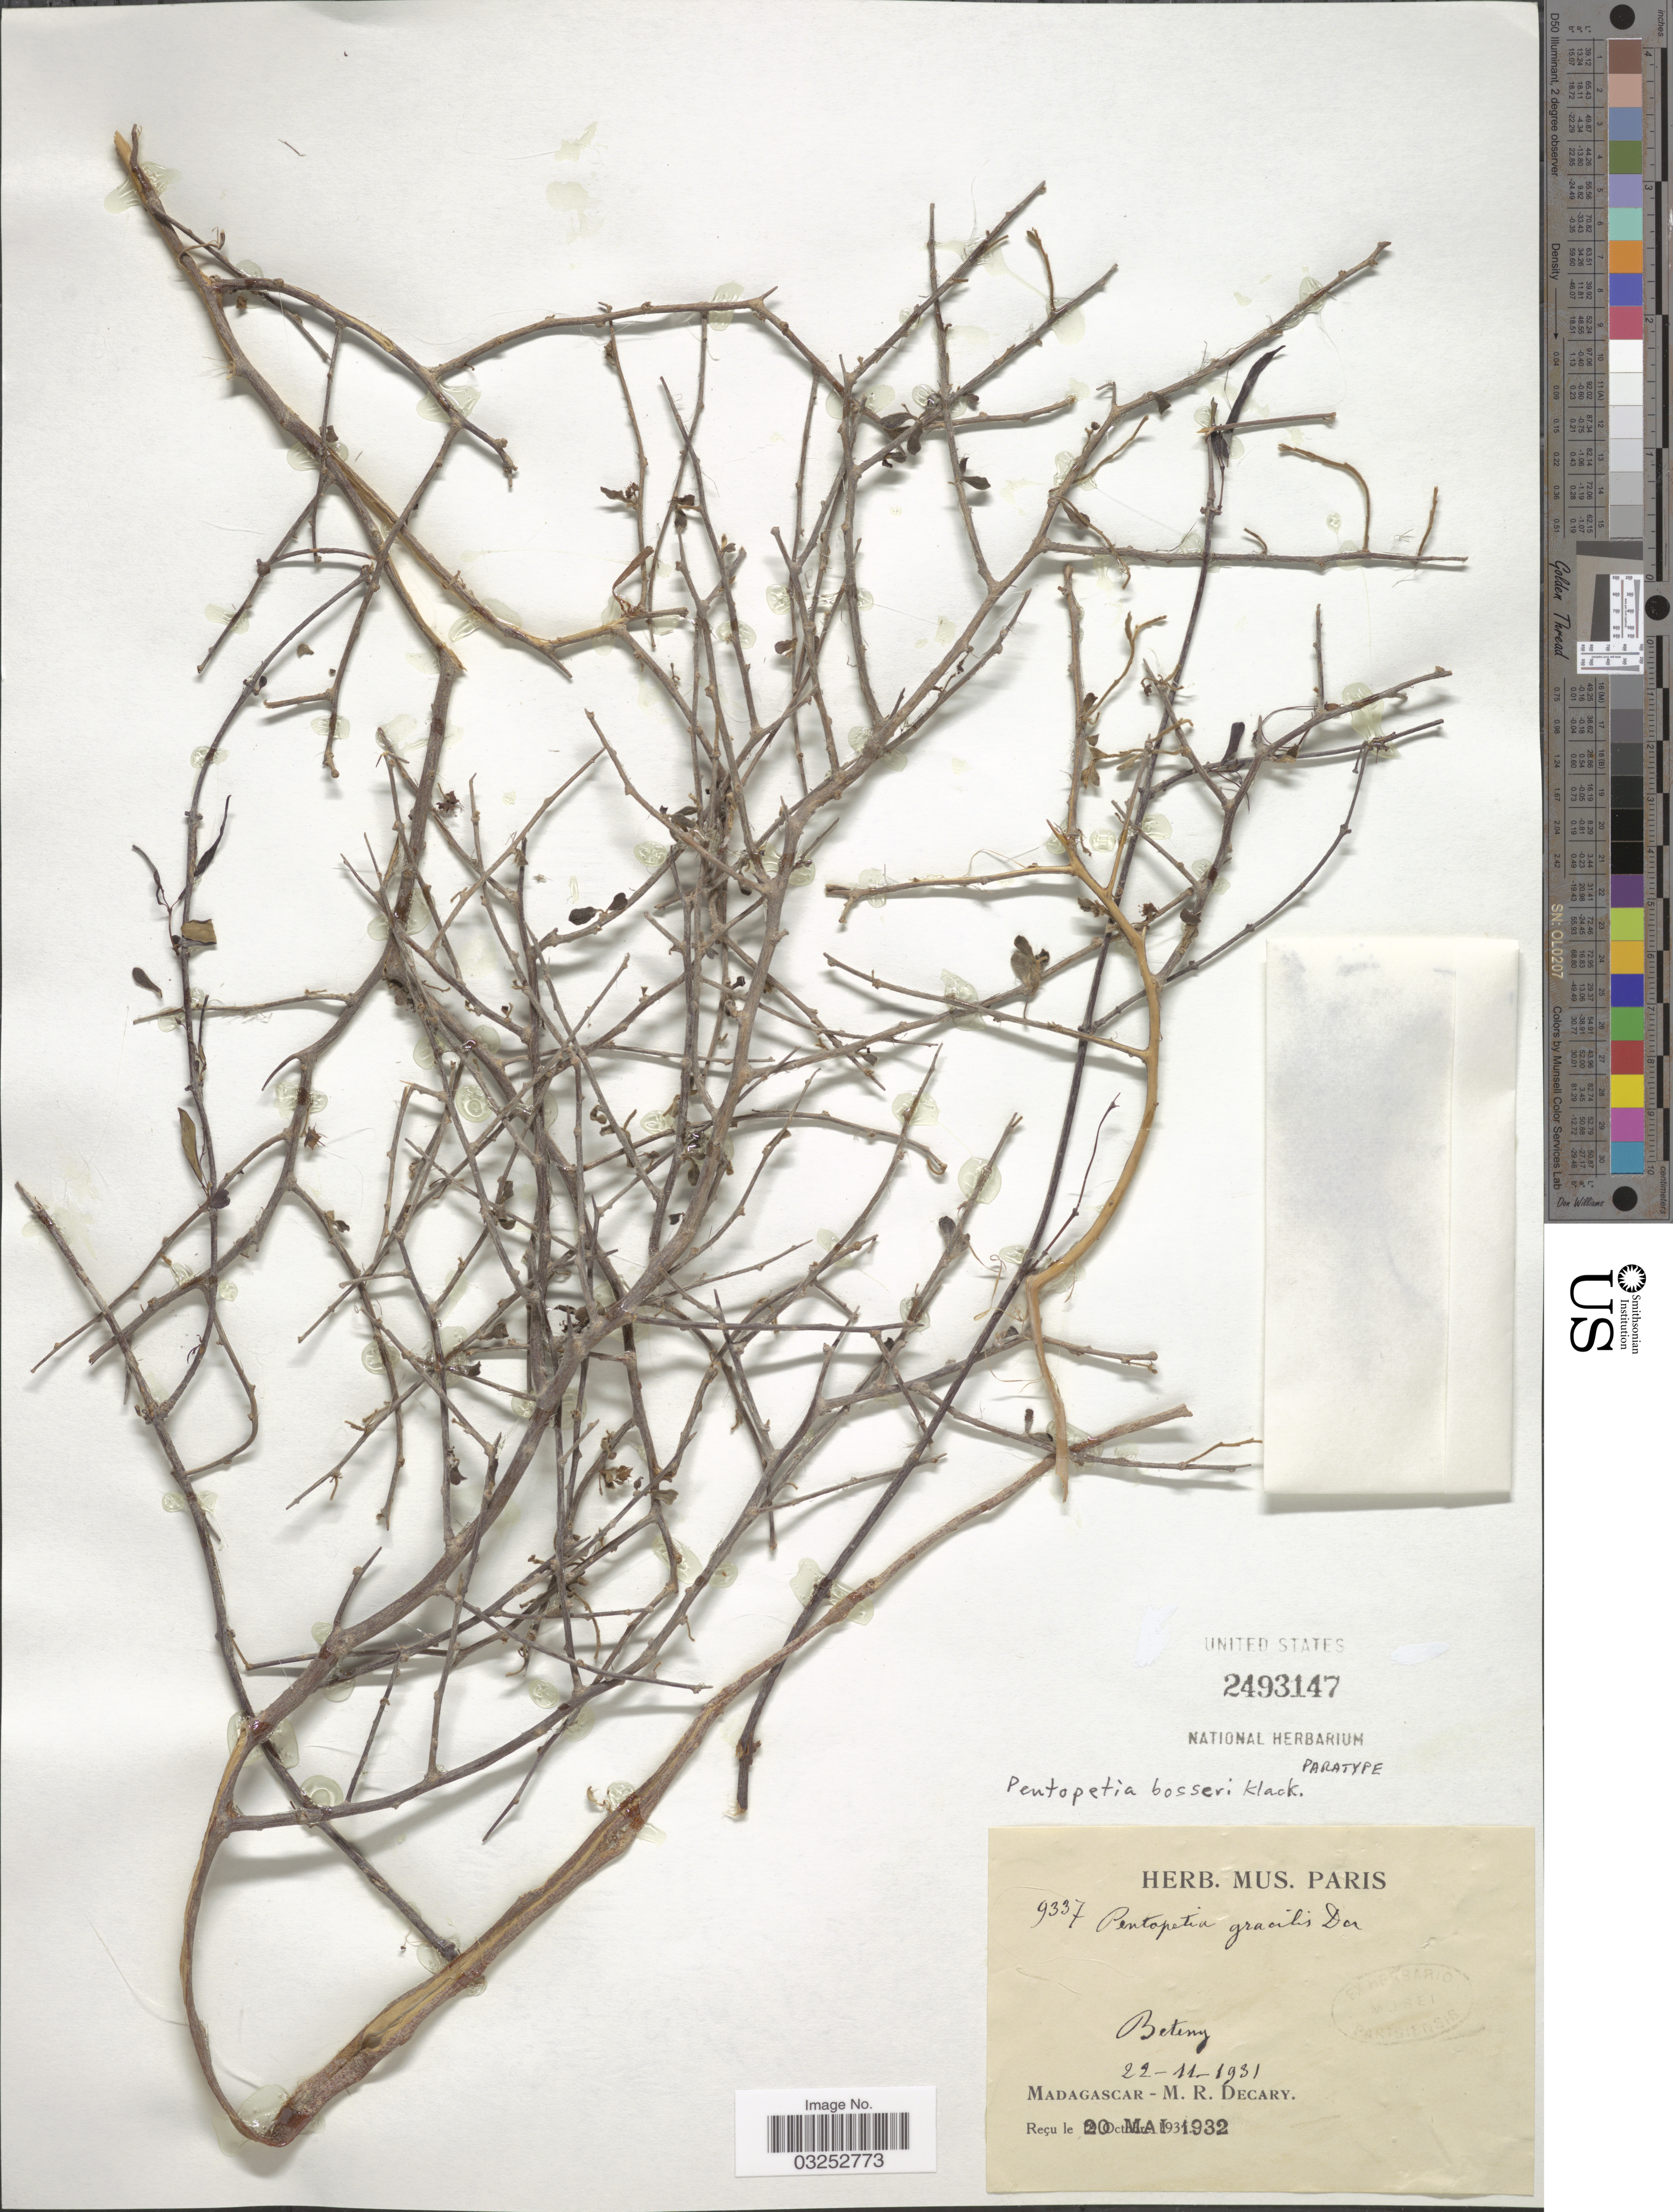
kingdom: Plantae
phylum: Tracheophyta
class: Magnoliopsida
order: Gentianales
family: Apocynaceae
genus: Pentopetia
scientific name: Pentopetia bosseri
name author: Klack.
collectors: R. Decary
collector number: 9337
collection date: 1931-11-22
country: Madagascar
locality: Beteny.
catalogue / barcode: US 2493147